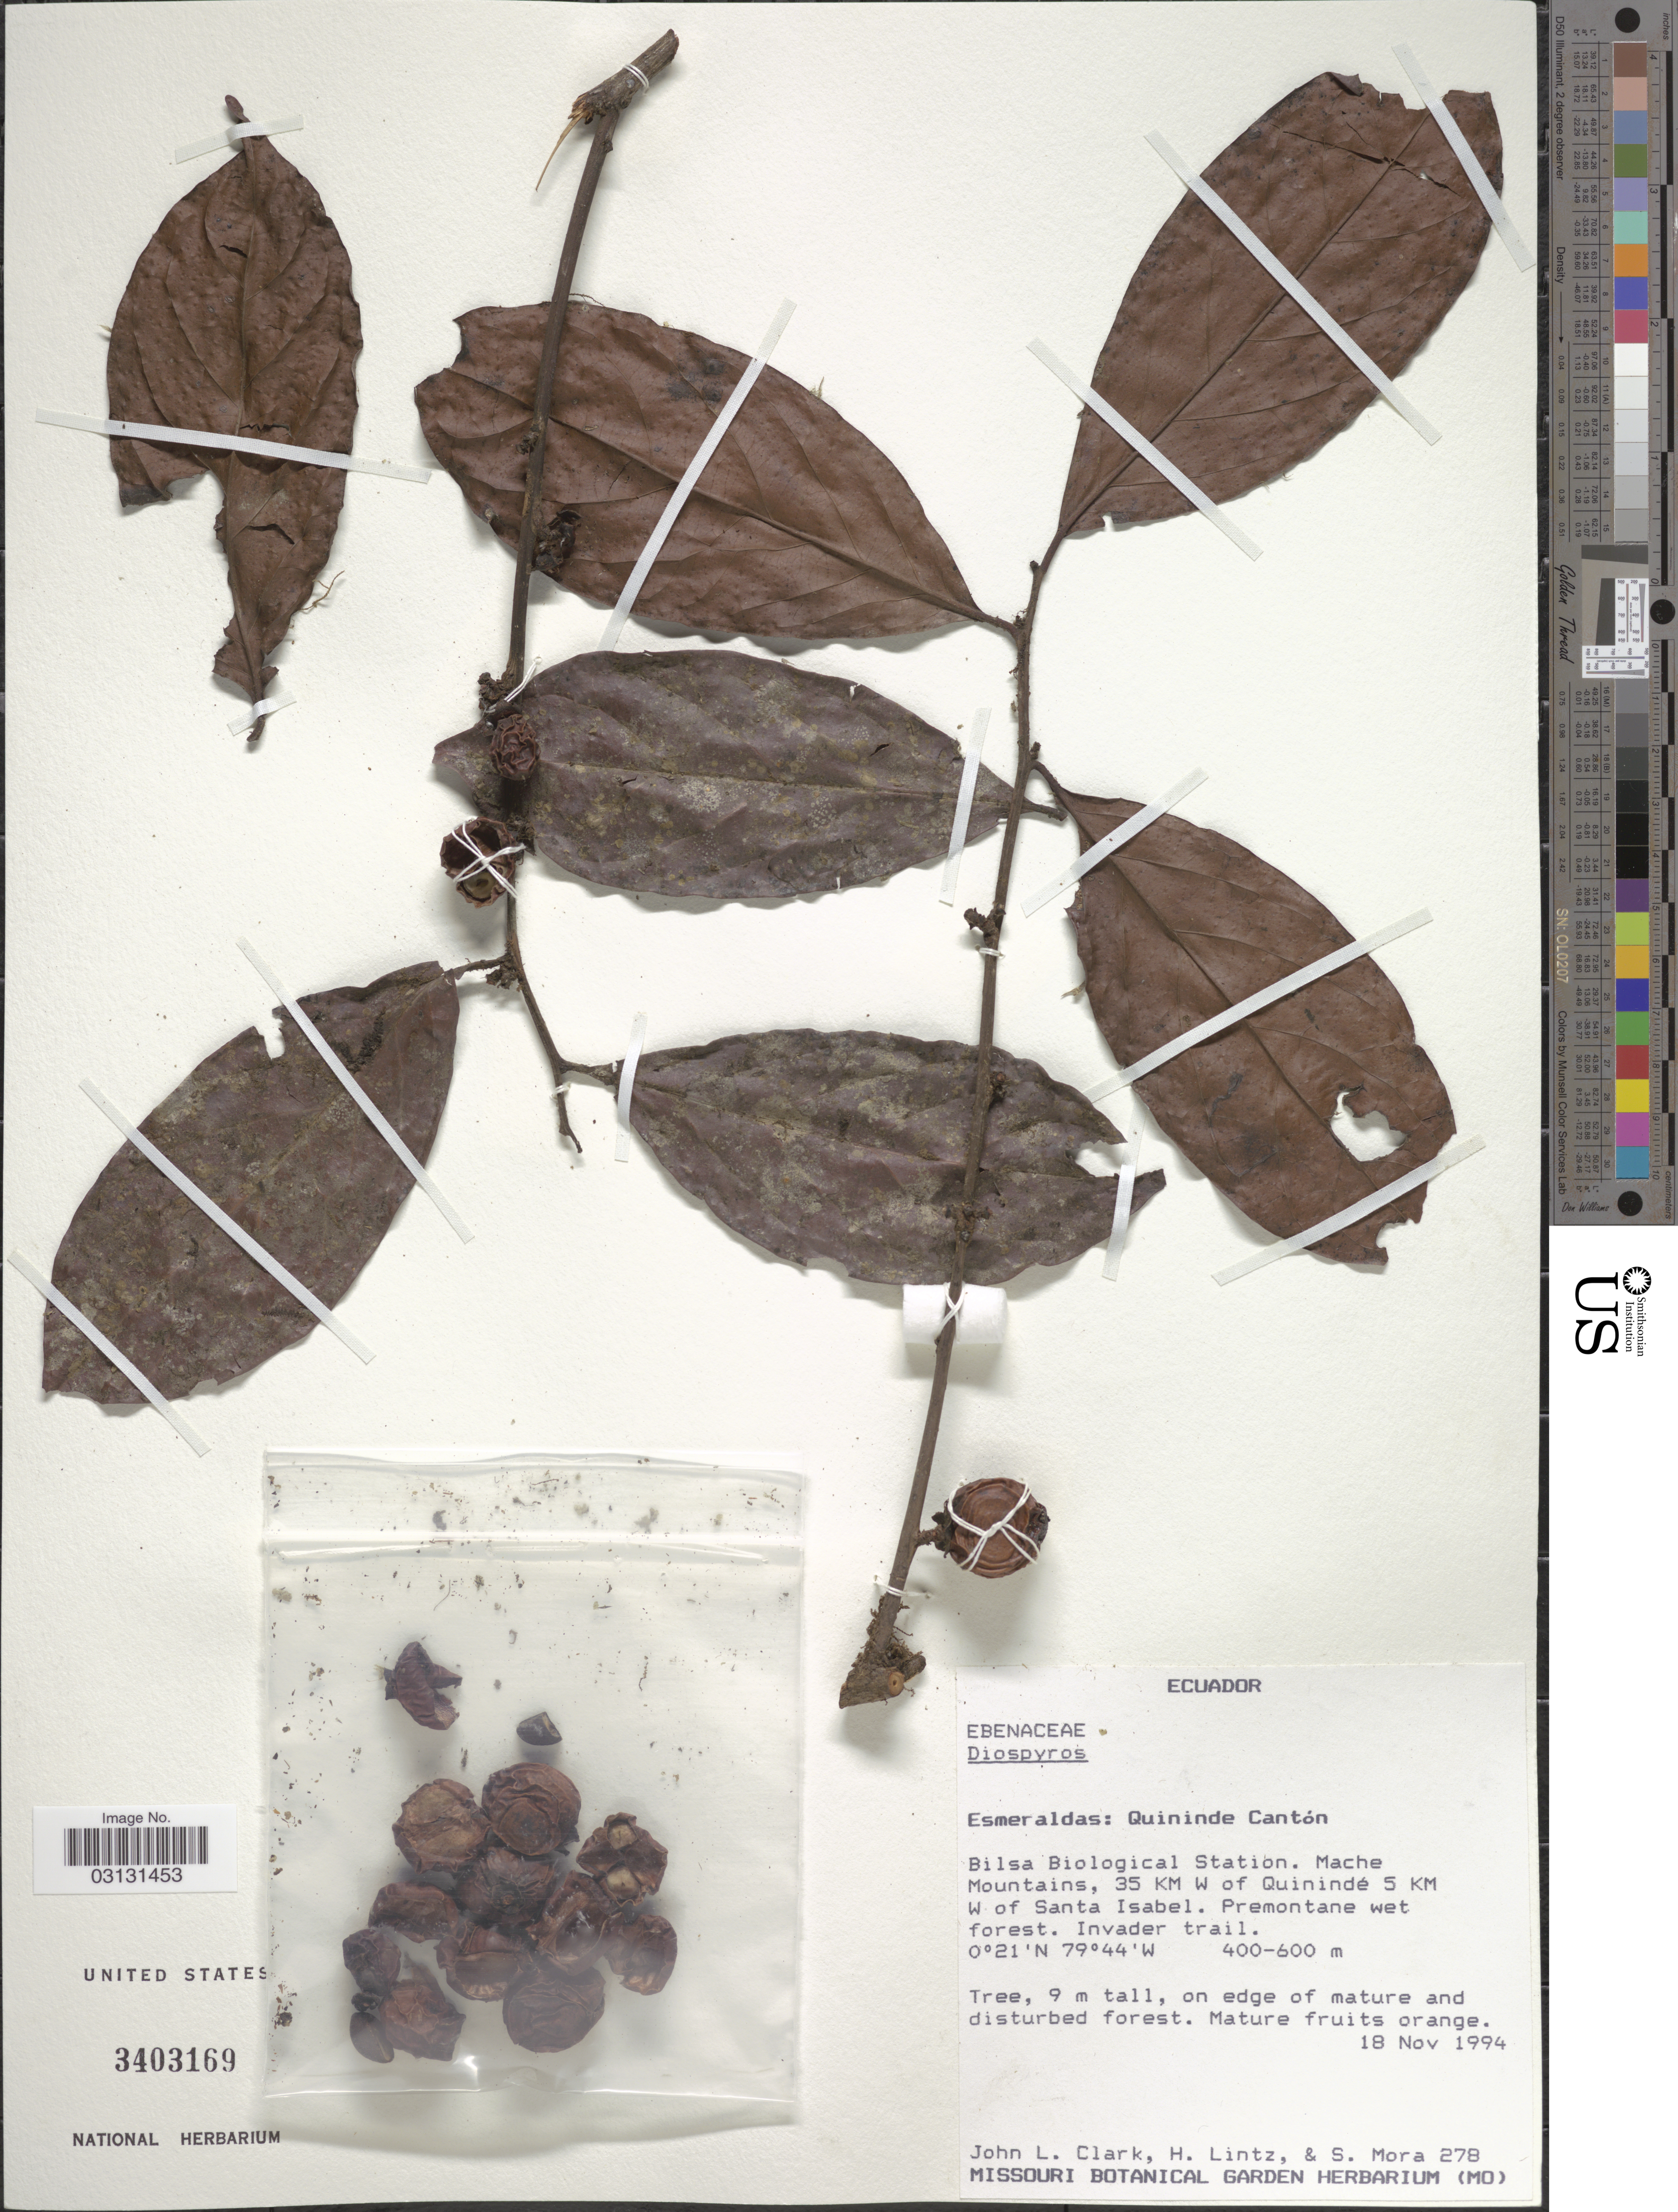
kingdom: Plantae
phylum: Tracheophyta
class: Magnoliopsida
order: Ericales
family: Ebenaceae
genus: Diospyros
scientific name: Diospyros sp.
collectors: J. L. Clark, H. Lintz & S. Mora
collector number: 278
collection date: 1994-11-18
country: Ecuador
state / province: Esmeraldas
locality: Quininde Cantón. Bilsa Biological Station. Mache Mountains, 35 KM W of Quinindé 5 KM W of Santa Isabel. Invader trail.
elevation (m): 400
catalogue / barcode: US 3403169